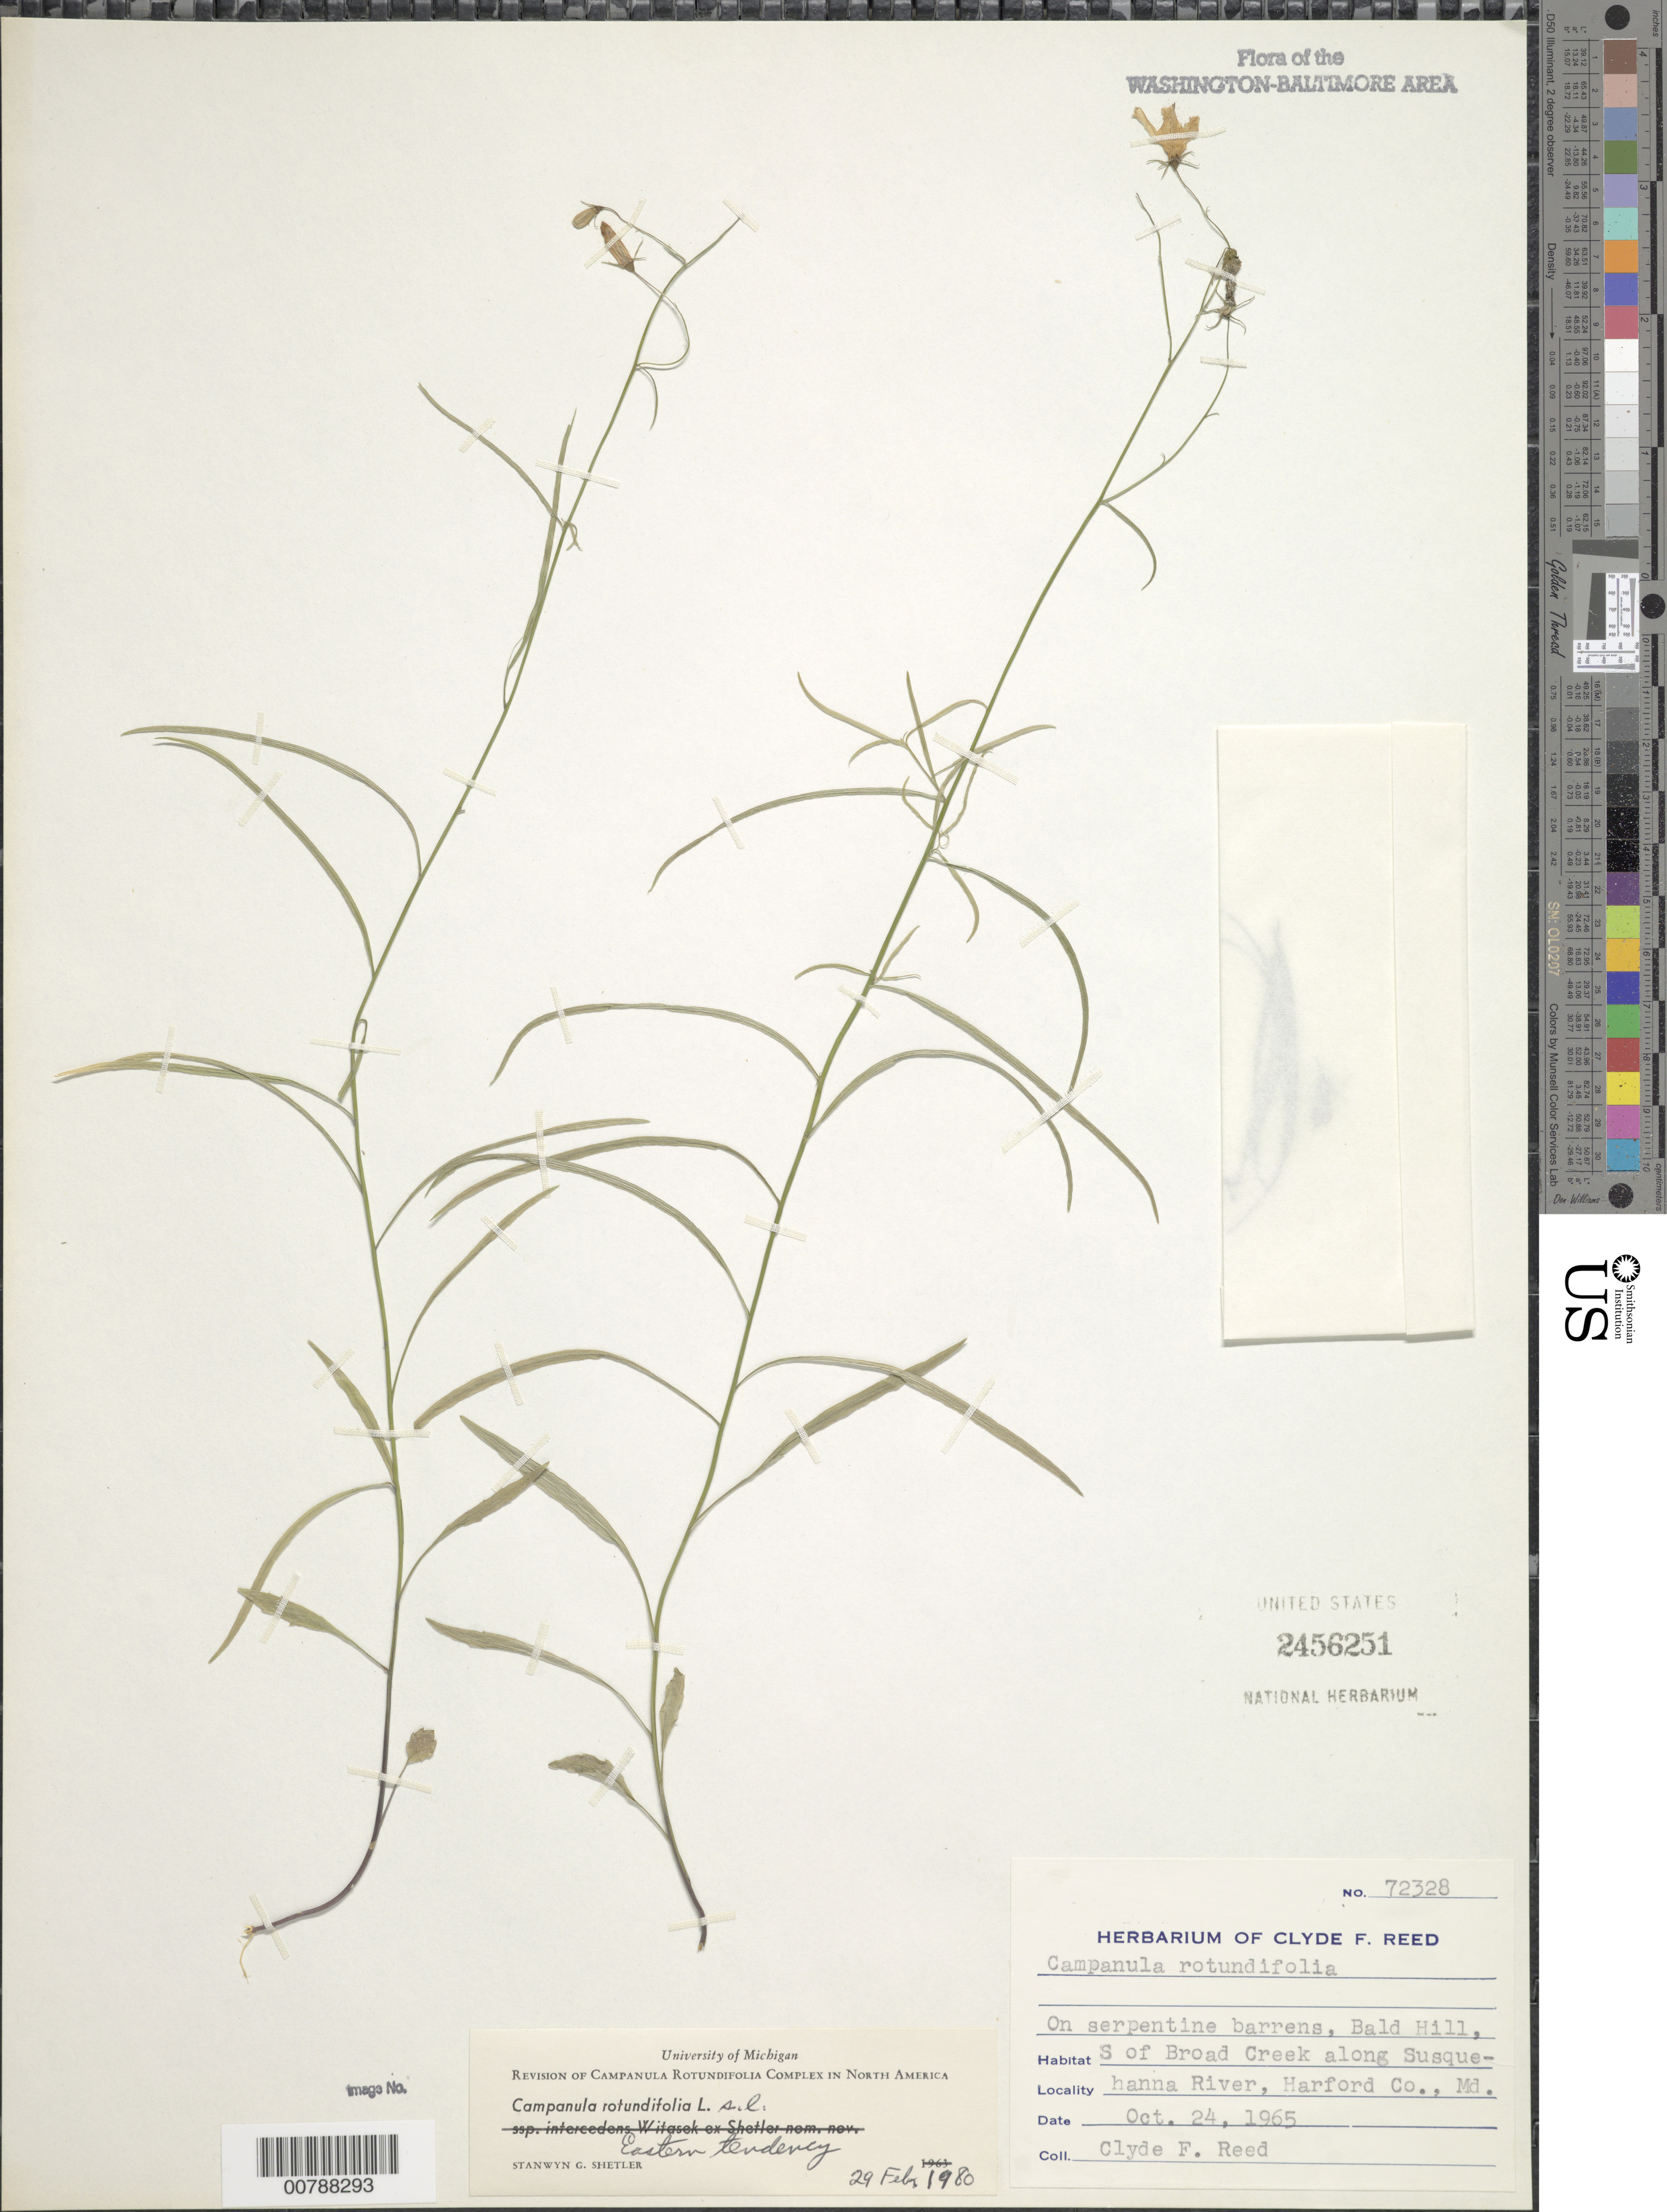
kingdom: Plantae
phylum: Tracheophyta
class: Magnoliopsida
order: Asterales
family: Campanulaceae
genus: Campanula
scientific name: Campanula rotundifolia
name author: L.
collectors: C. F. Reed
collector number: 72328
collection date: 1965-10-24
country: United States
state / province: Maryland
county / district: Harford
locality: Bald Hill, S of Broad Creek along Susquehanna River. Serpentine barrens.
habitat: On serpentine barrens.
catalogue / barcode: US 2456251